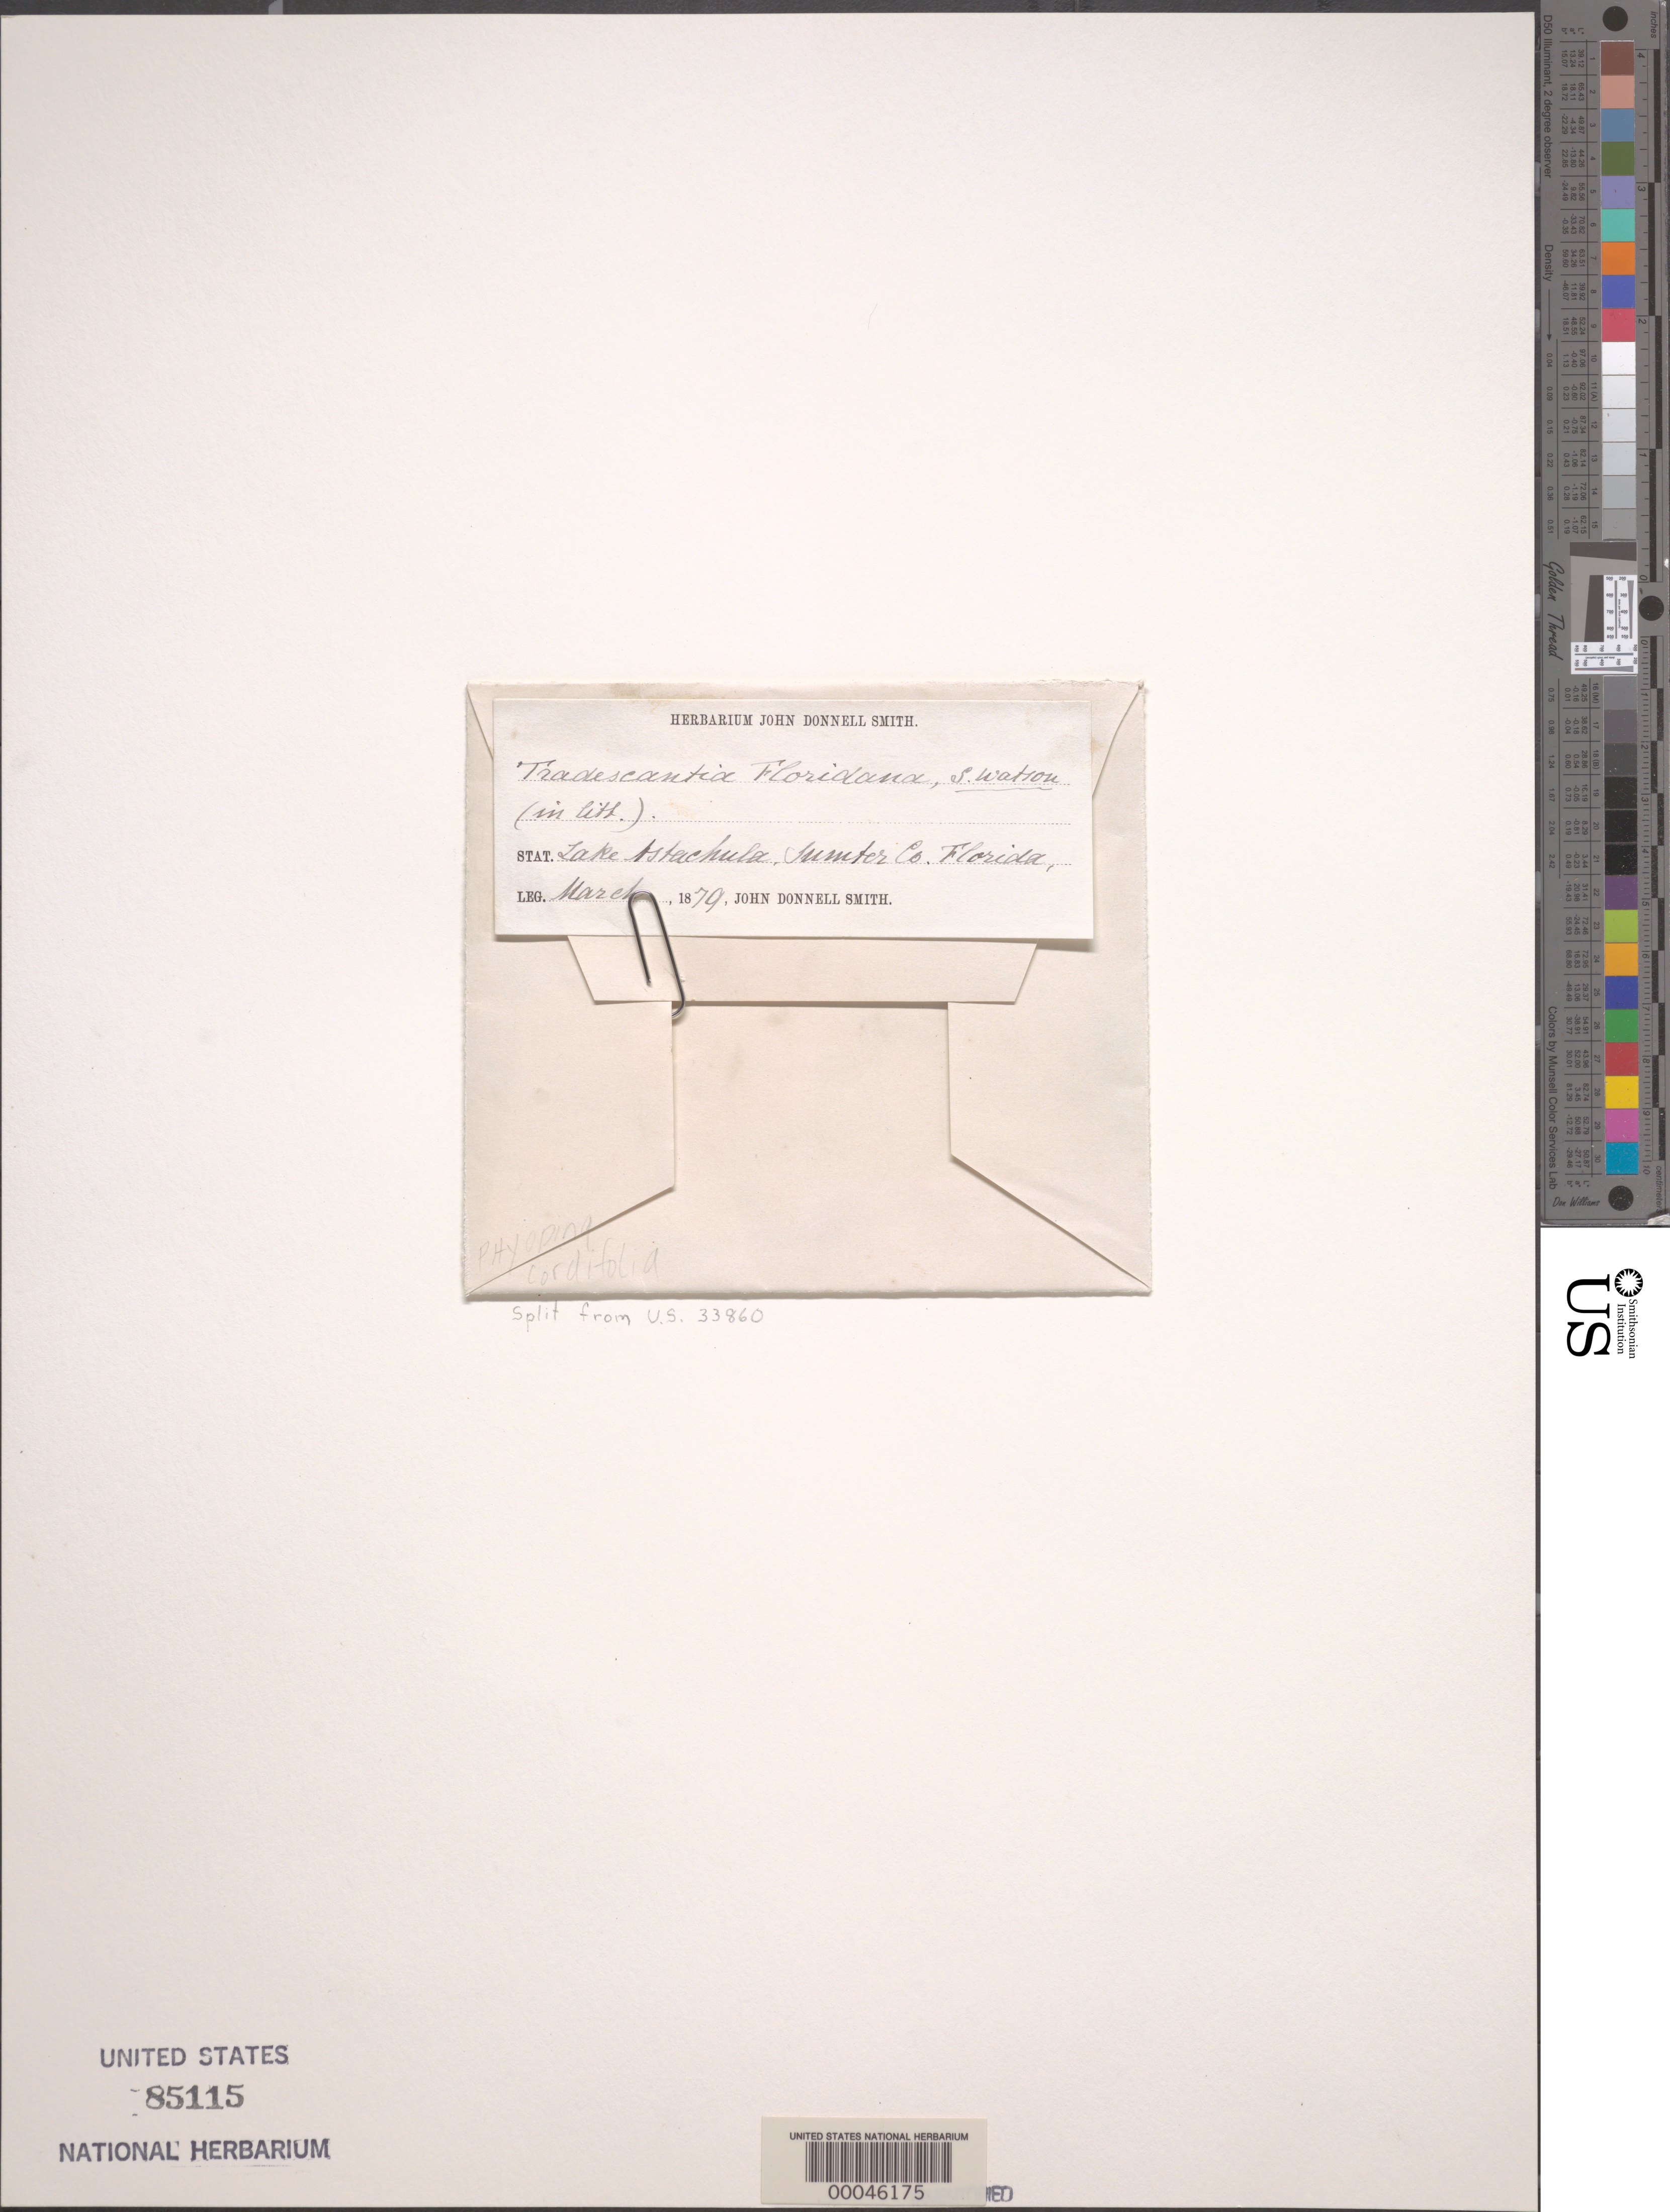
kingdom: Plantae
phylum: Tracheophyta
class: Liliopsida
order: Commelinales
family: Commelinaceae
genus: Callisia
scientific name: Callisia cordifolia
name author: (Sw.) E.S. Anderson & Woodson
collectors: J. Donnell Smith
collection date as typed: Mar 1879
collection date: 1879-03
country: United States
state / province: Florida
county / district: Sumter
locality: Lake Astachula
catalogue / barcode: US 85115